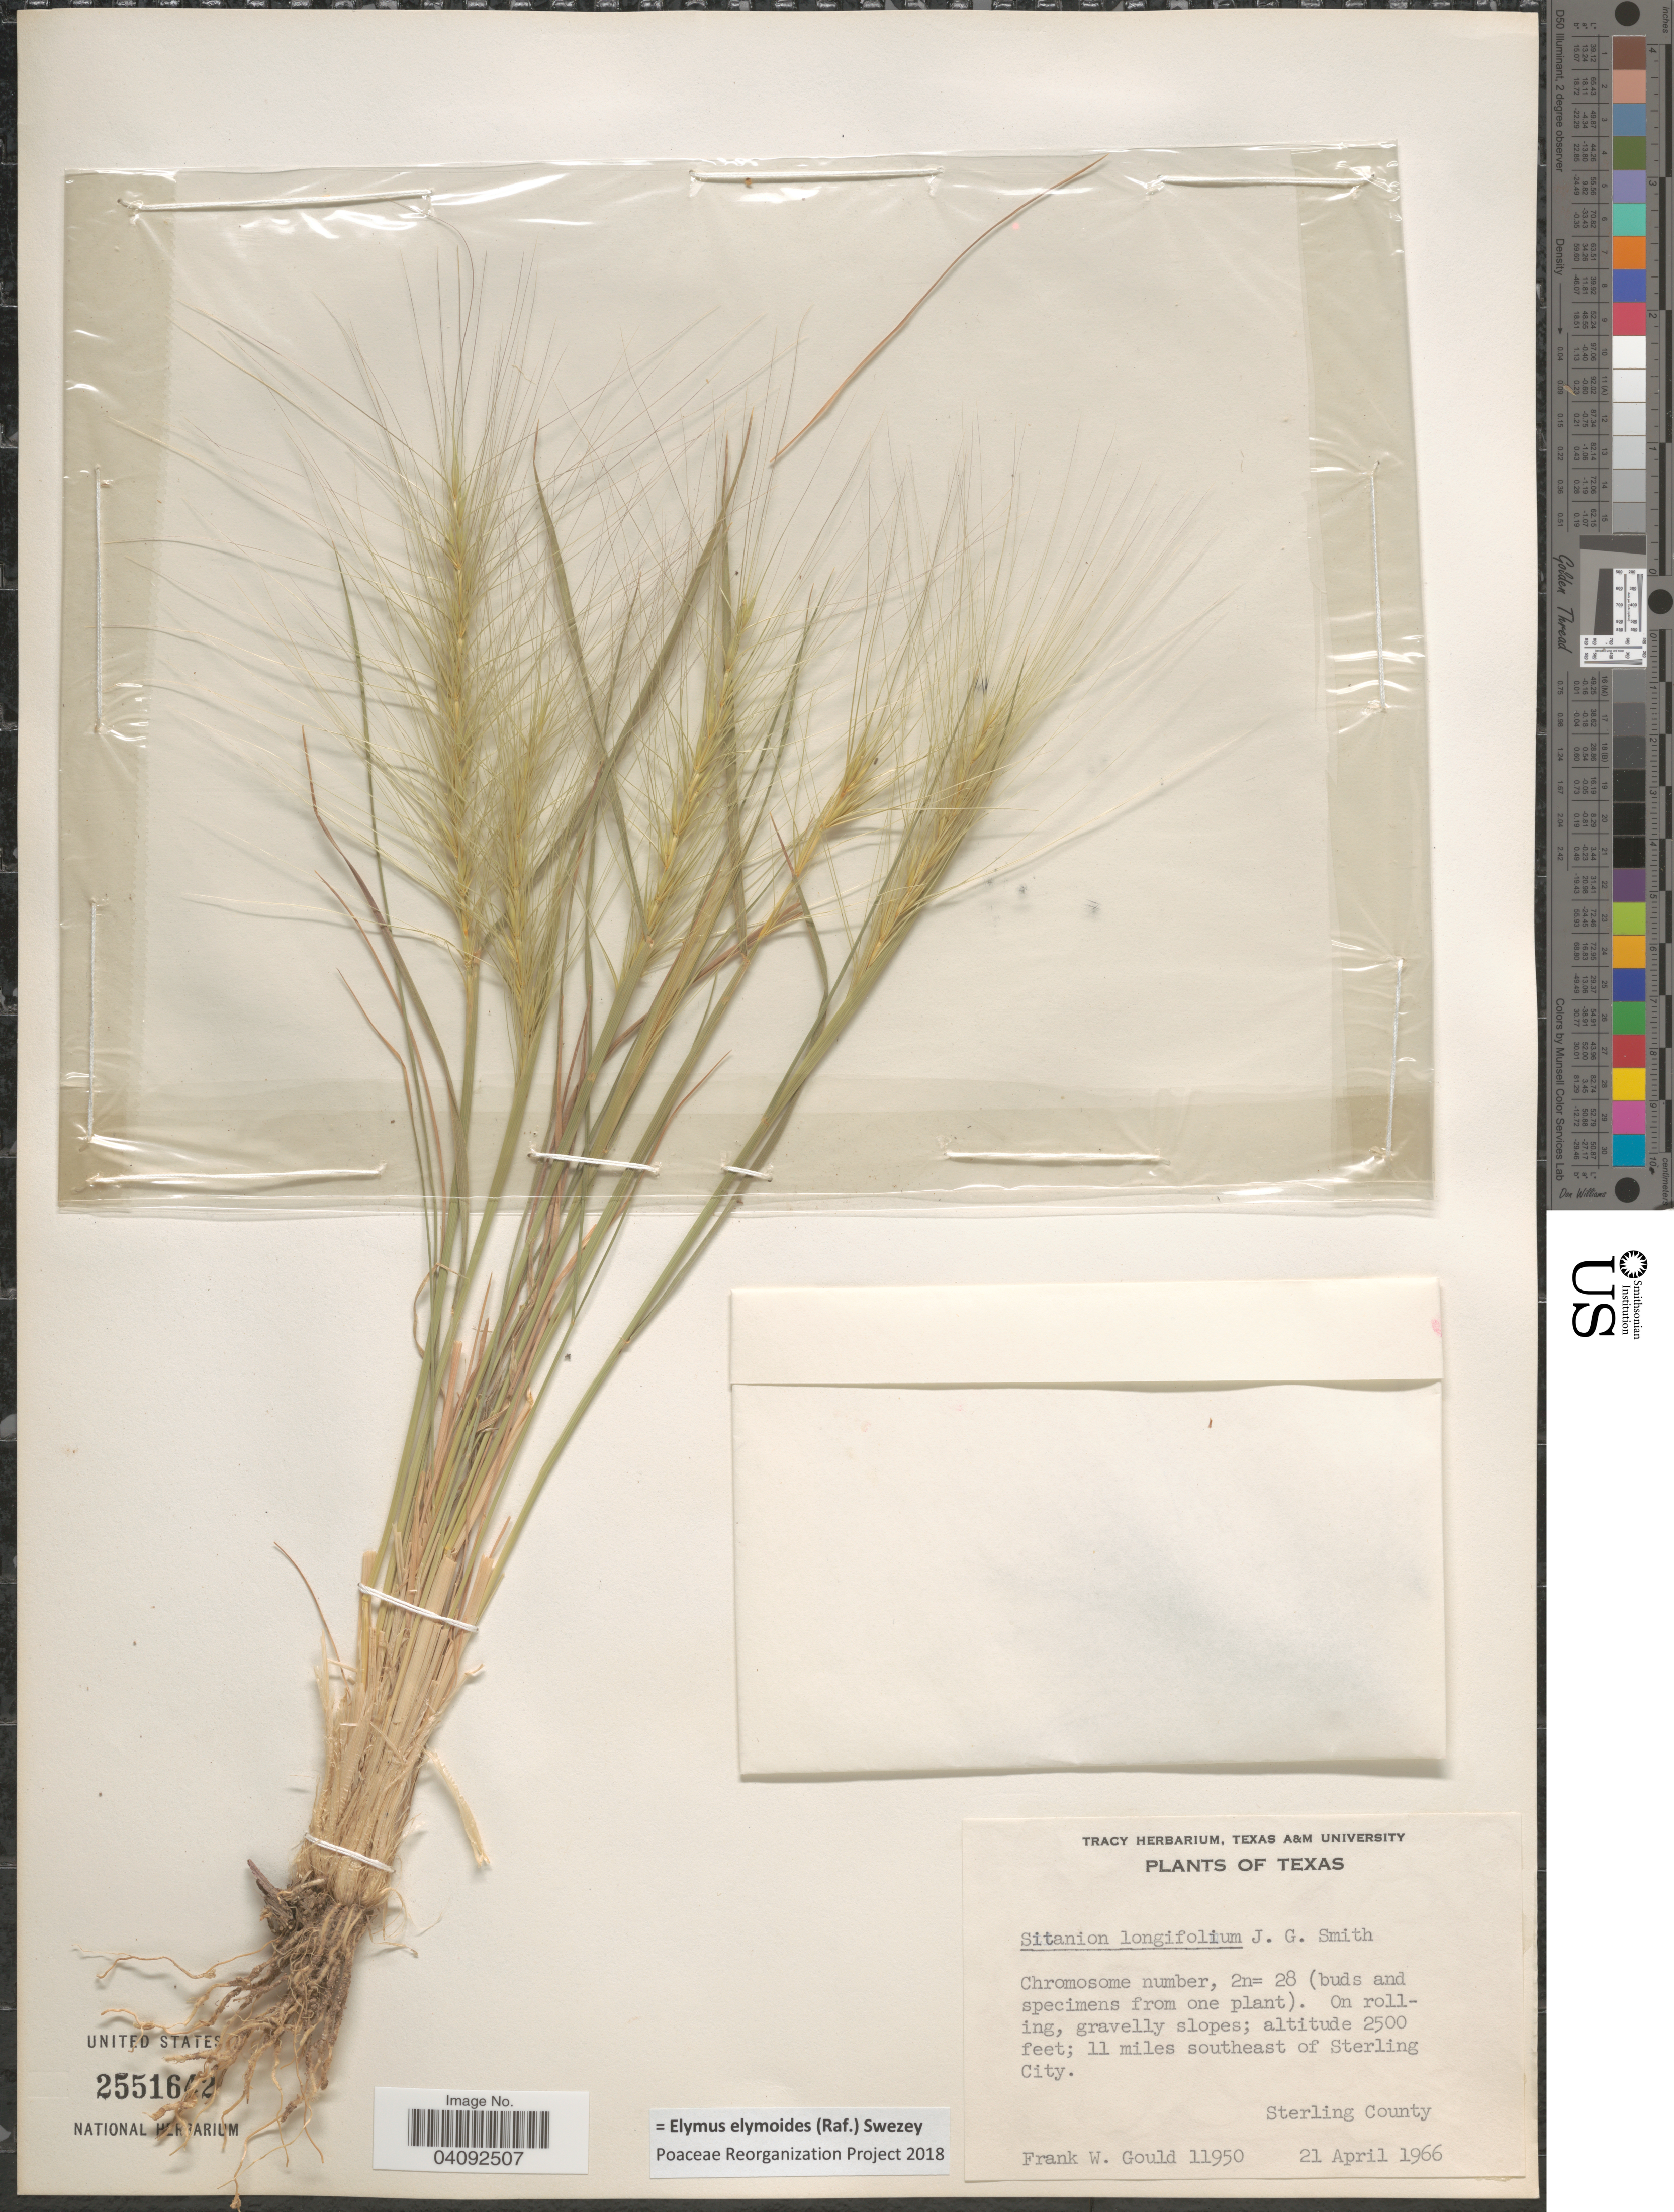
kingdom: Plantae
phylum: Tracheophyta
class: Liliopsida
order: Poales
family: Poaceae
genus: Elymus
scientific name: Elymus elymoides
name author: (Raf.) Swezey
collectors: F. W. Gould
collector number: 11950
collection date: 1966-04-21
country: United States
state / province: Texas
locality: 11 miles southeast of Sterling City. Sterling County.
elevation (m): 762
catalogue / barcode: US 2551642